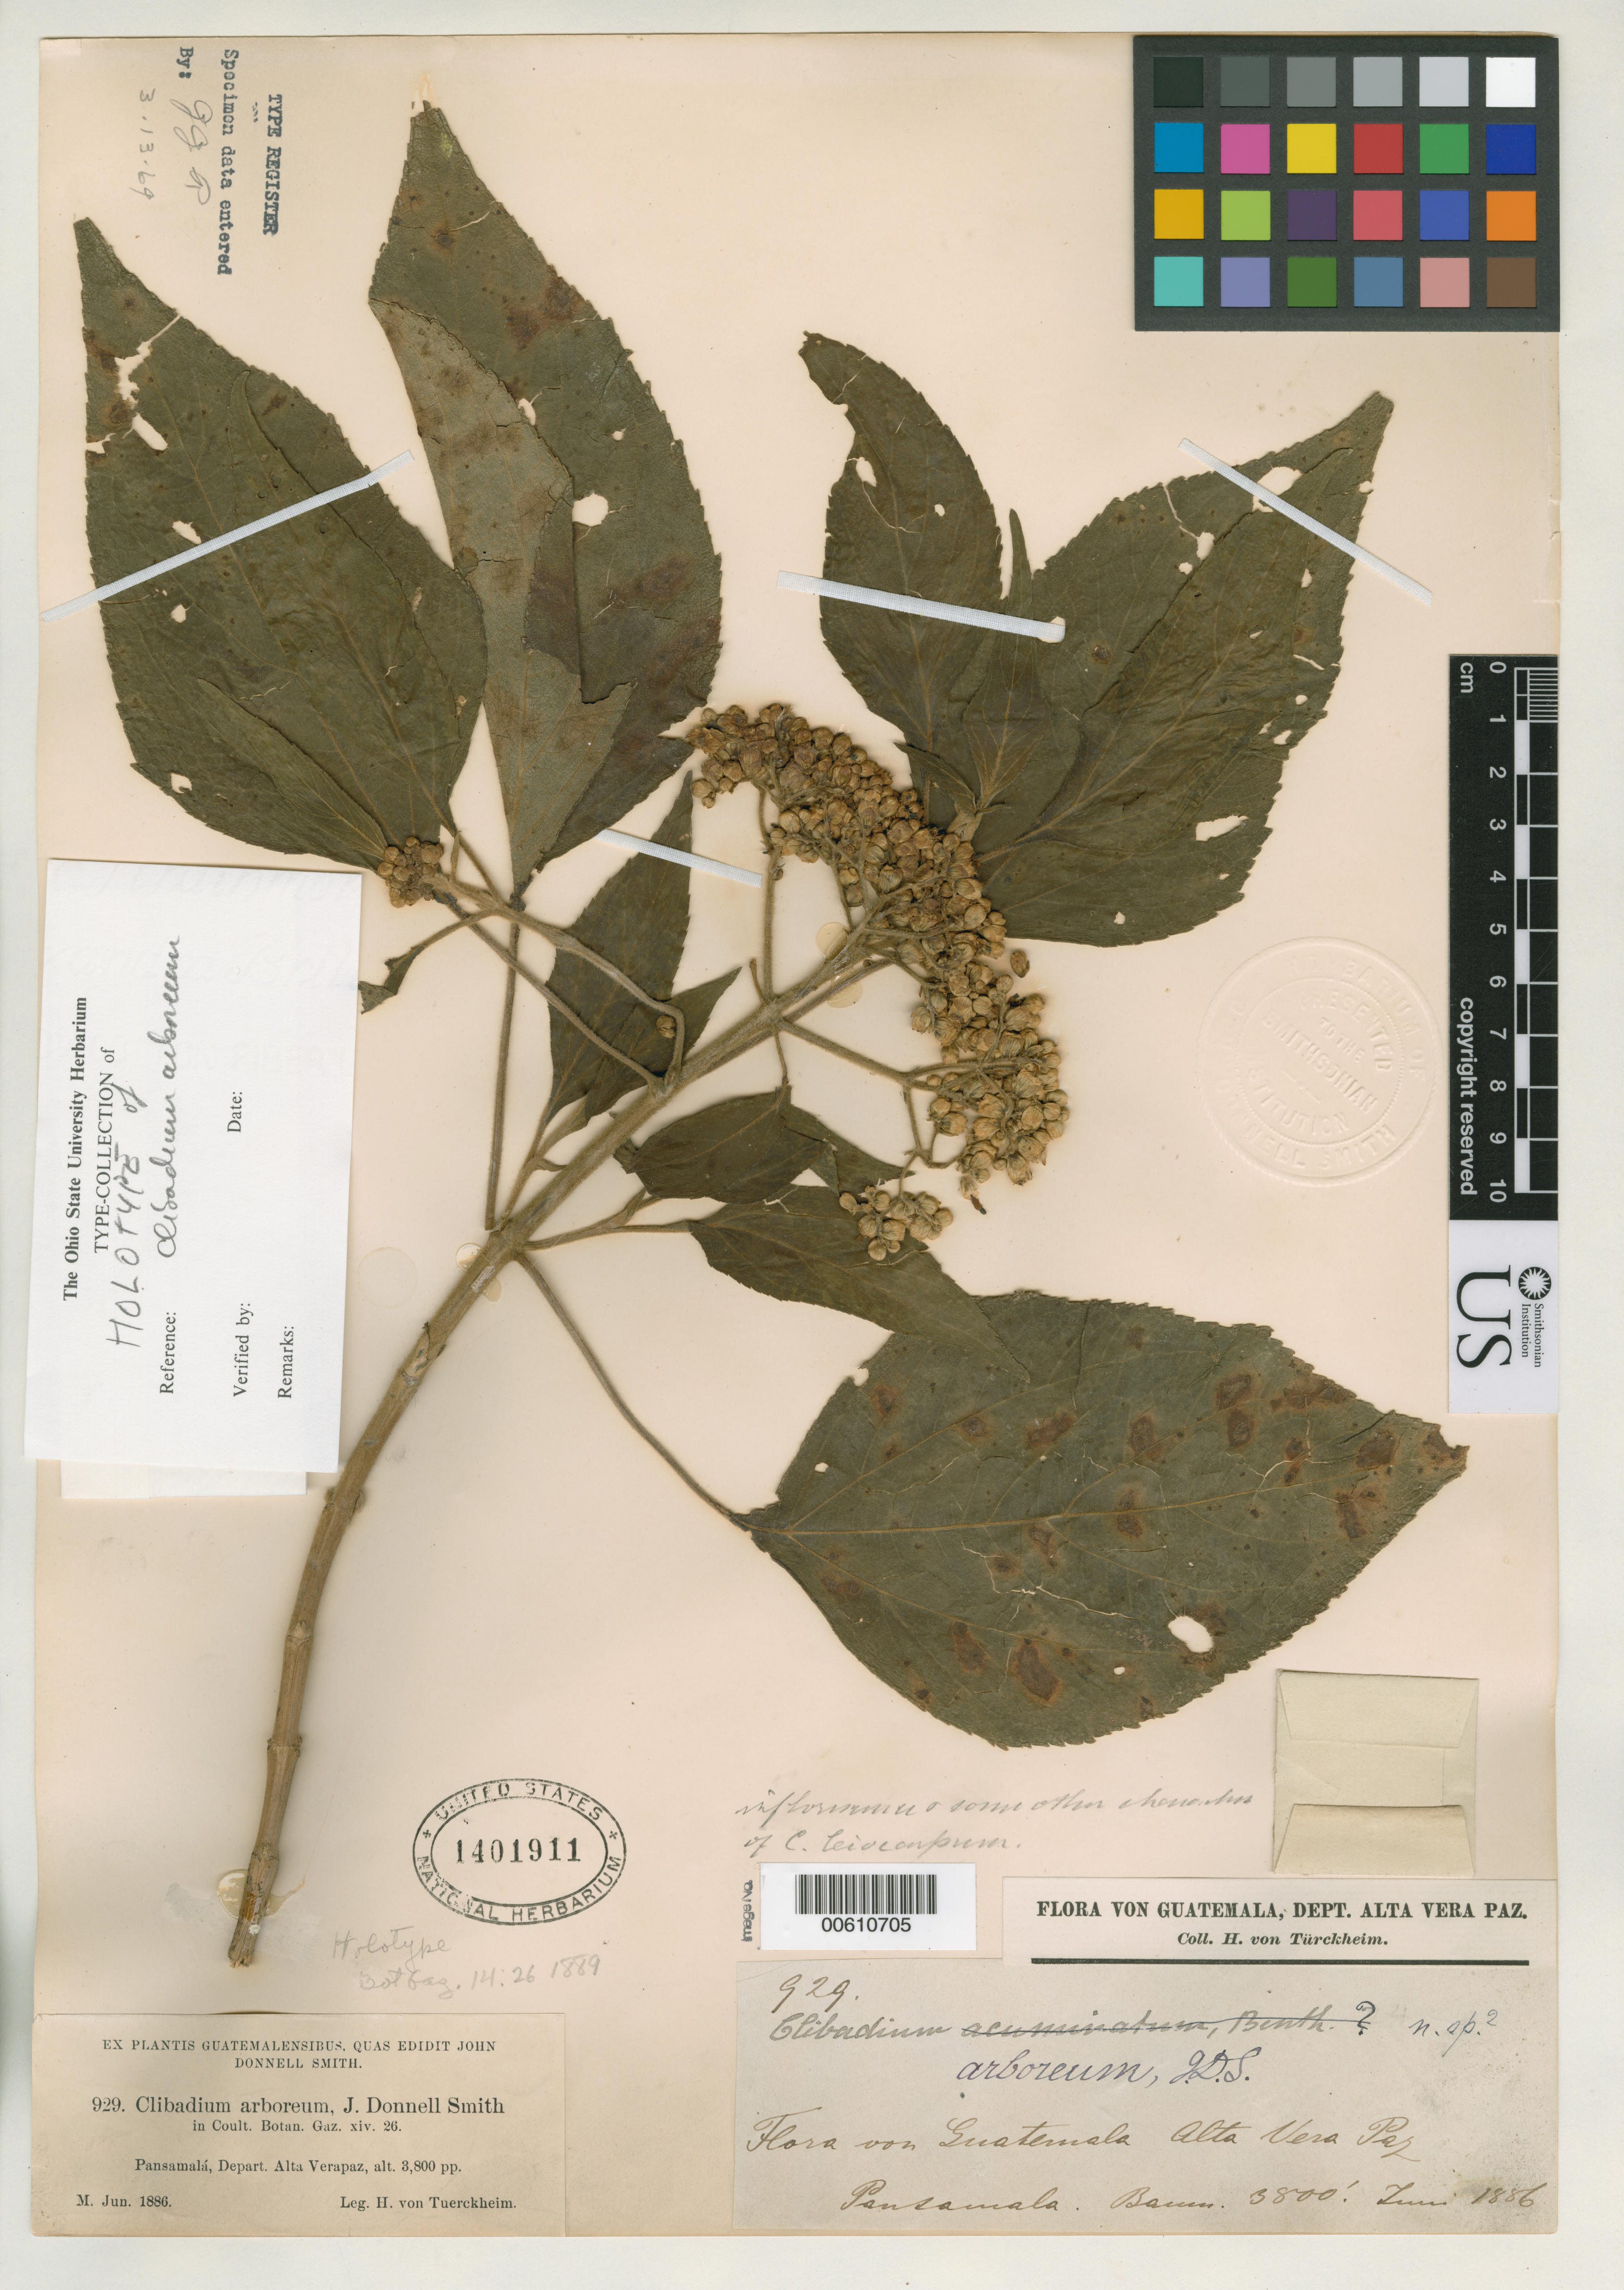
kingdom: Plantae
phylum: Tracheophyta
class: Magnoliopsida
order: Asterales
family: Asteraceae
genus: Clibadium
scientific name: Clibadium arboreum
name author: Donn. Sm.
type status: Holotype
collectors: H. von Türckheim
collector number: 929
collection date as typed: Jun 1886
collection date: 1886-06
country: Guatemala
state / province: Alta Verapaz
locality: Pansamalá; alt. 3800 ft.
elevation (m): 1158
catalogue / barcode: US 1401911